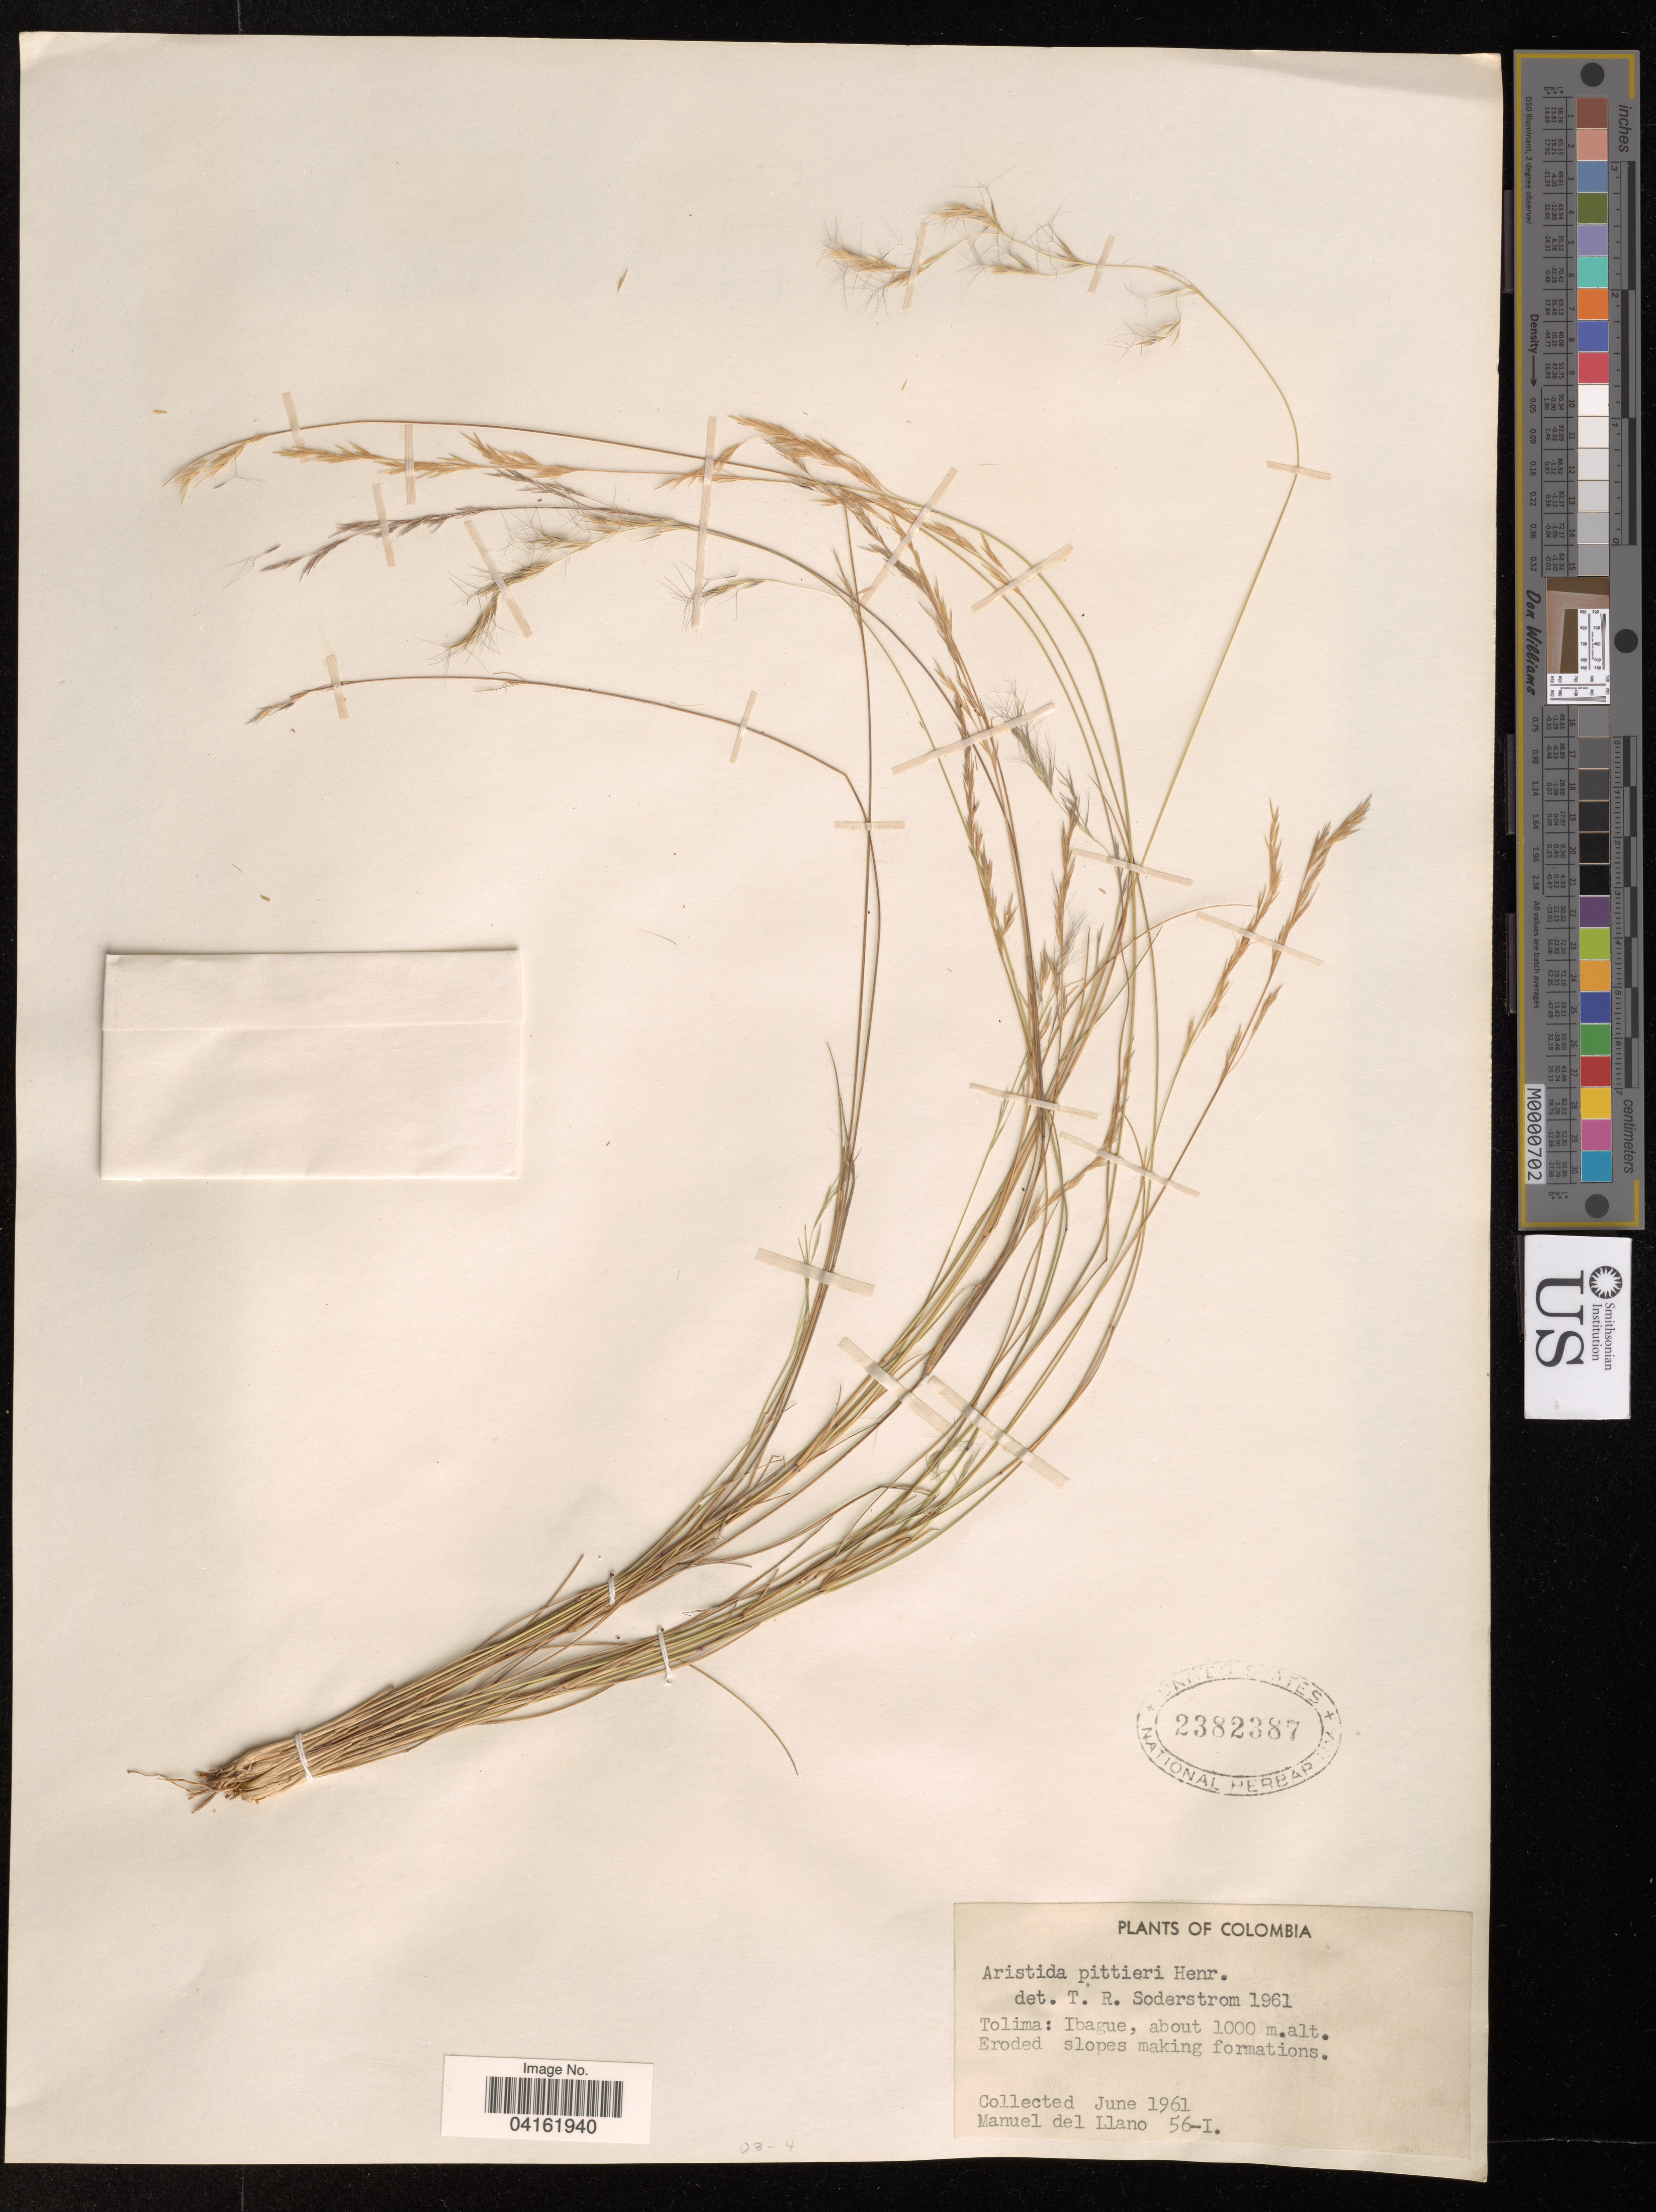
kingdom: Plantae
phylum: Tracheophyta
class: Liliopsida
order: Poales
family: Poaceae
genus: Aristida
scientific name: Aristida pittieri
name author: Henr.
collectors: M. d. Llano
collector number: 56-I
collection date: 1961-06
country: Colombia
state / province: Tolima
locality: Ibague.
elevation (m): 1000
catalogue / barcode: US 2382387